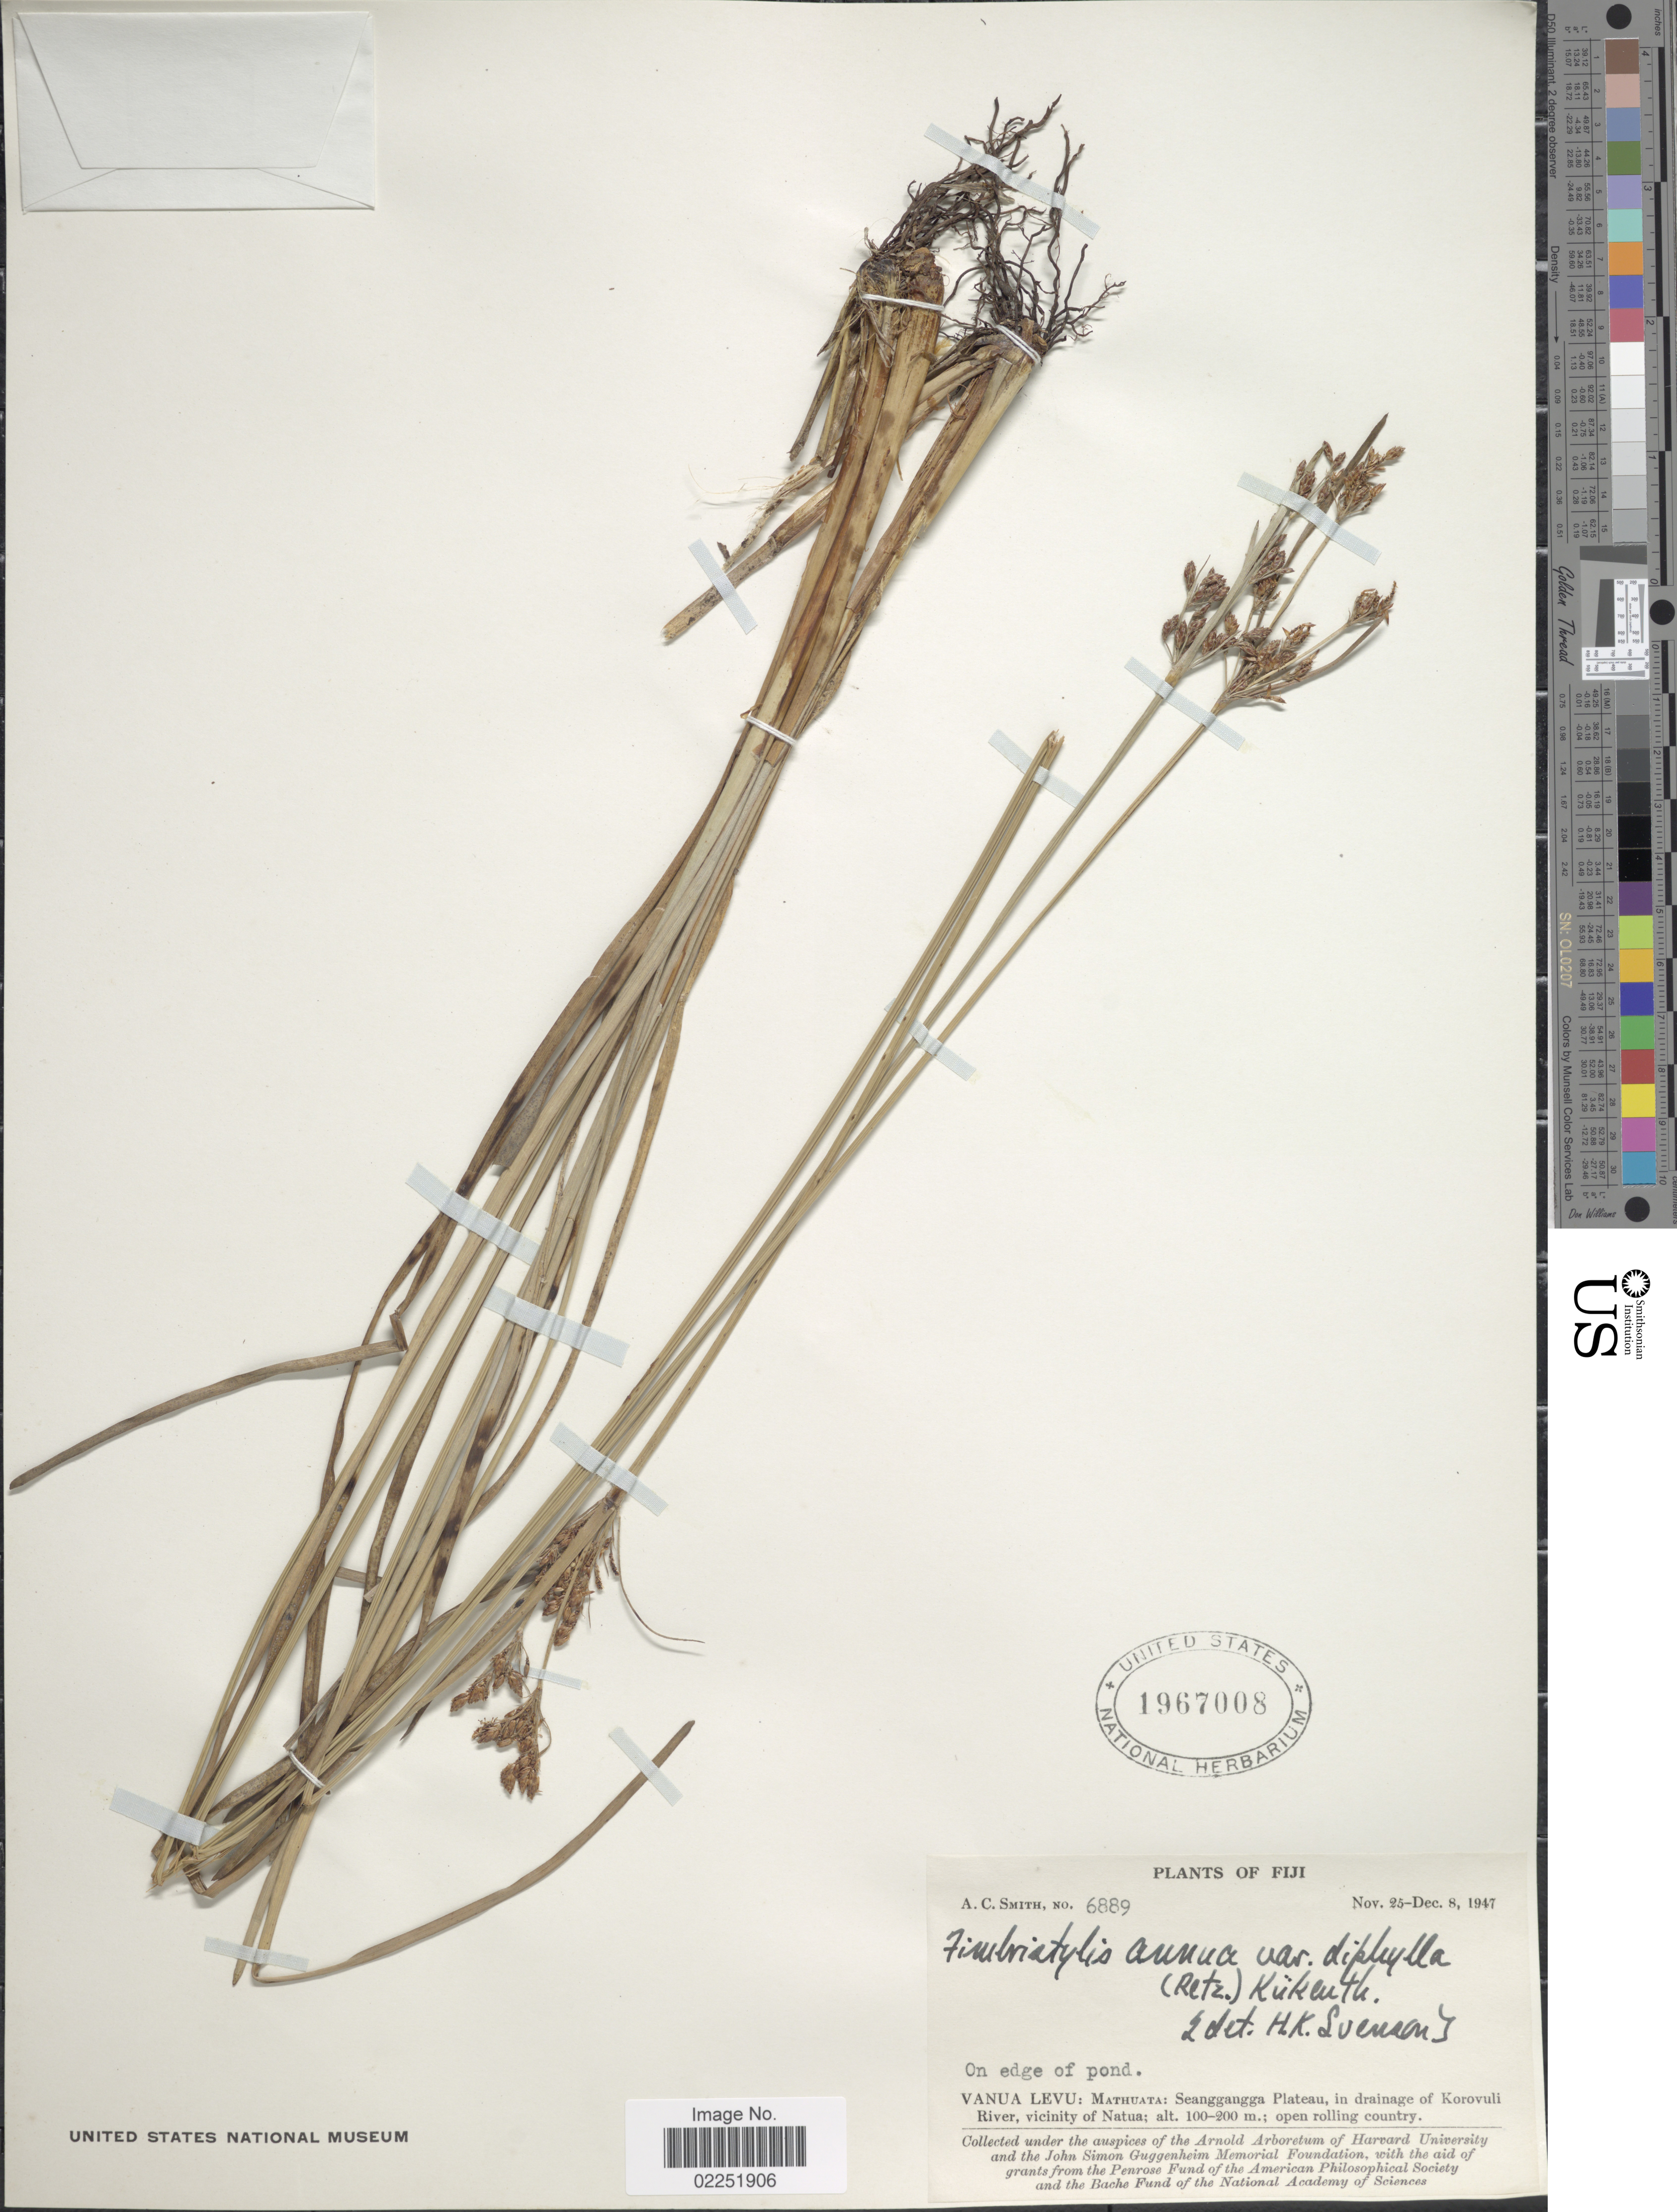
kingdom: Plantae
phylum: Tracheophyta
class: Liliopsida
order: Poales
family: Cyperaceae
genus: Fimbristylis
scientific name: Fimbristylis dichotoma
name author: (L.) Vahl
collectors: A. C. Smith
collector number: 6889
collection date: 1947-11-25/1947-12-08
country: Fiji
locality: On edge of pond, Vanua Levu: Mathuata: Seanggangga Plateau, in drainage of Korovuli River, vicinity of Natua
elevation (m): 100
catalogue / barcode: US 1967008